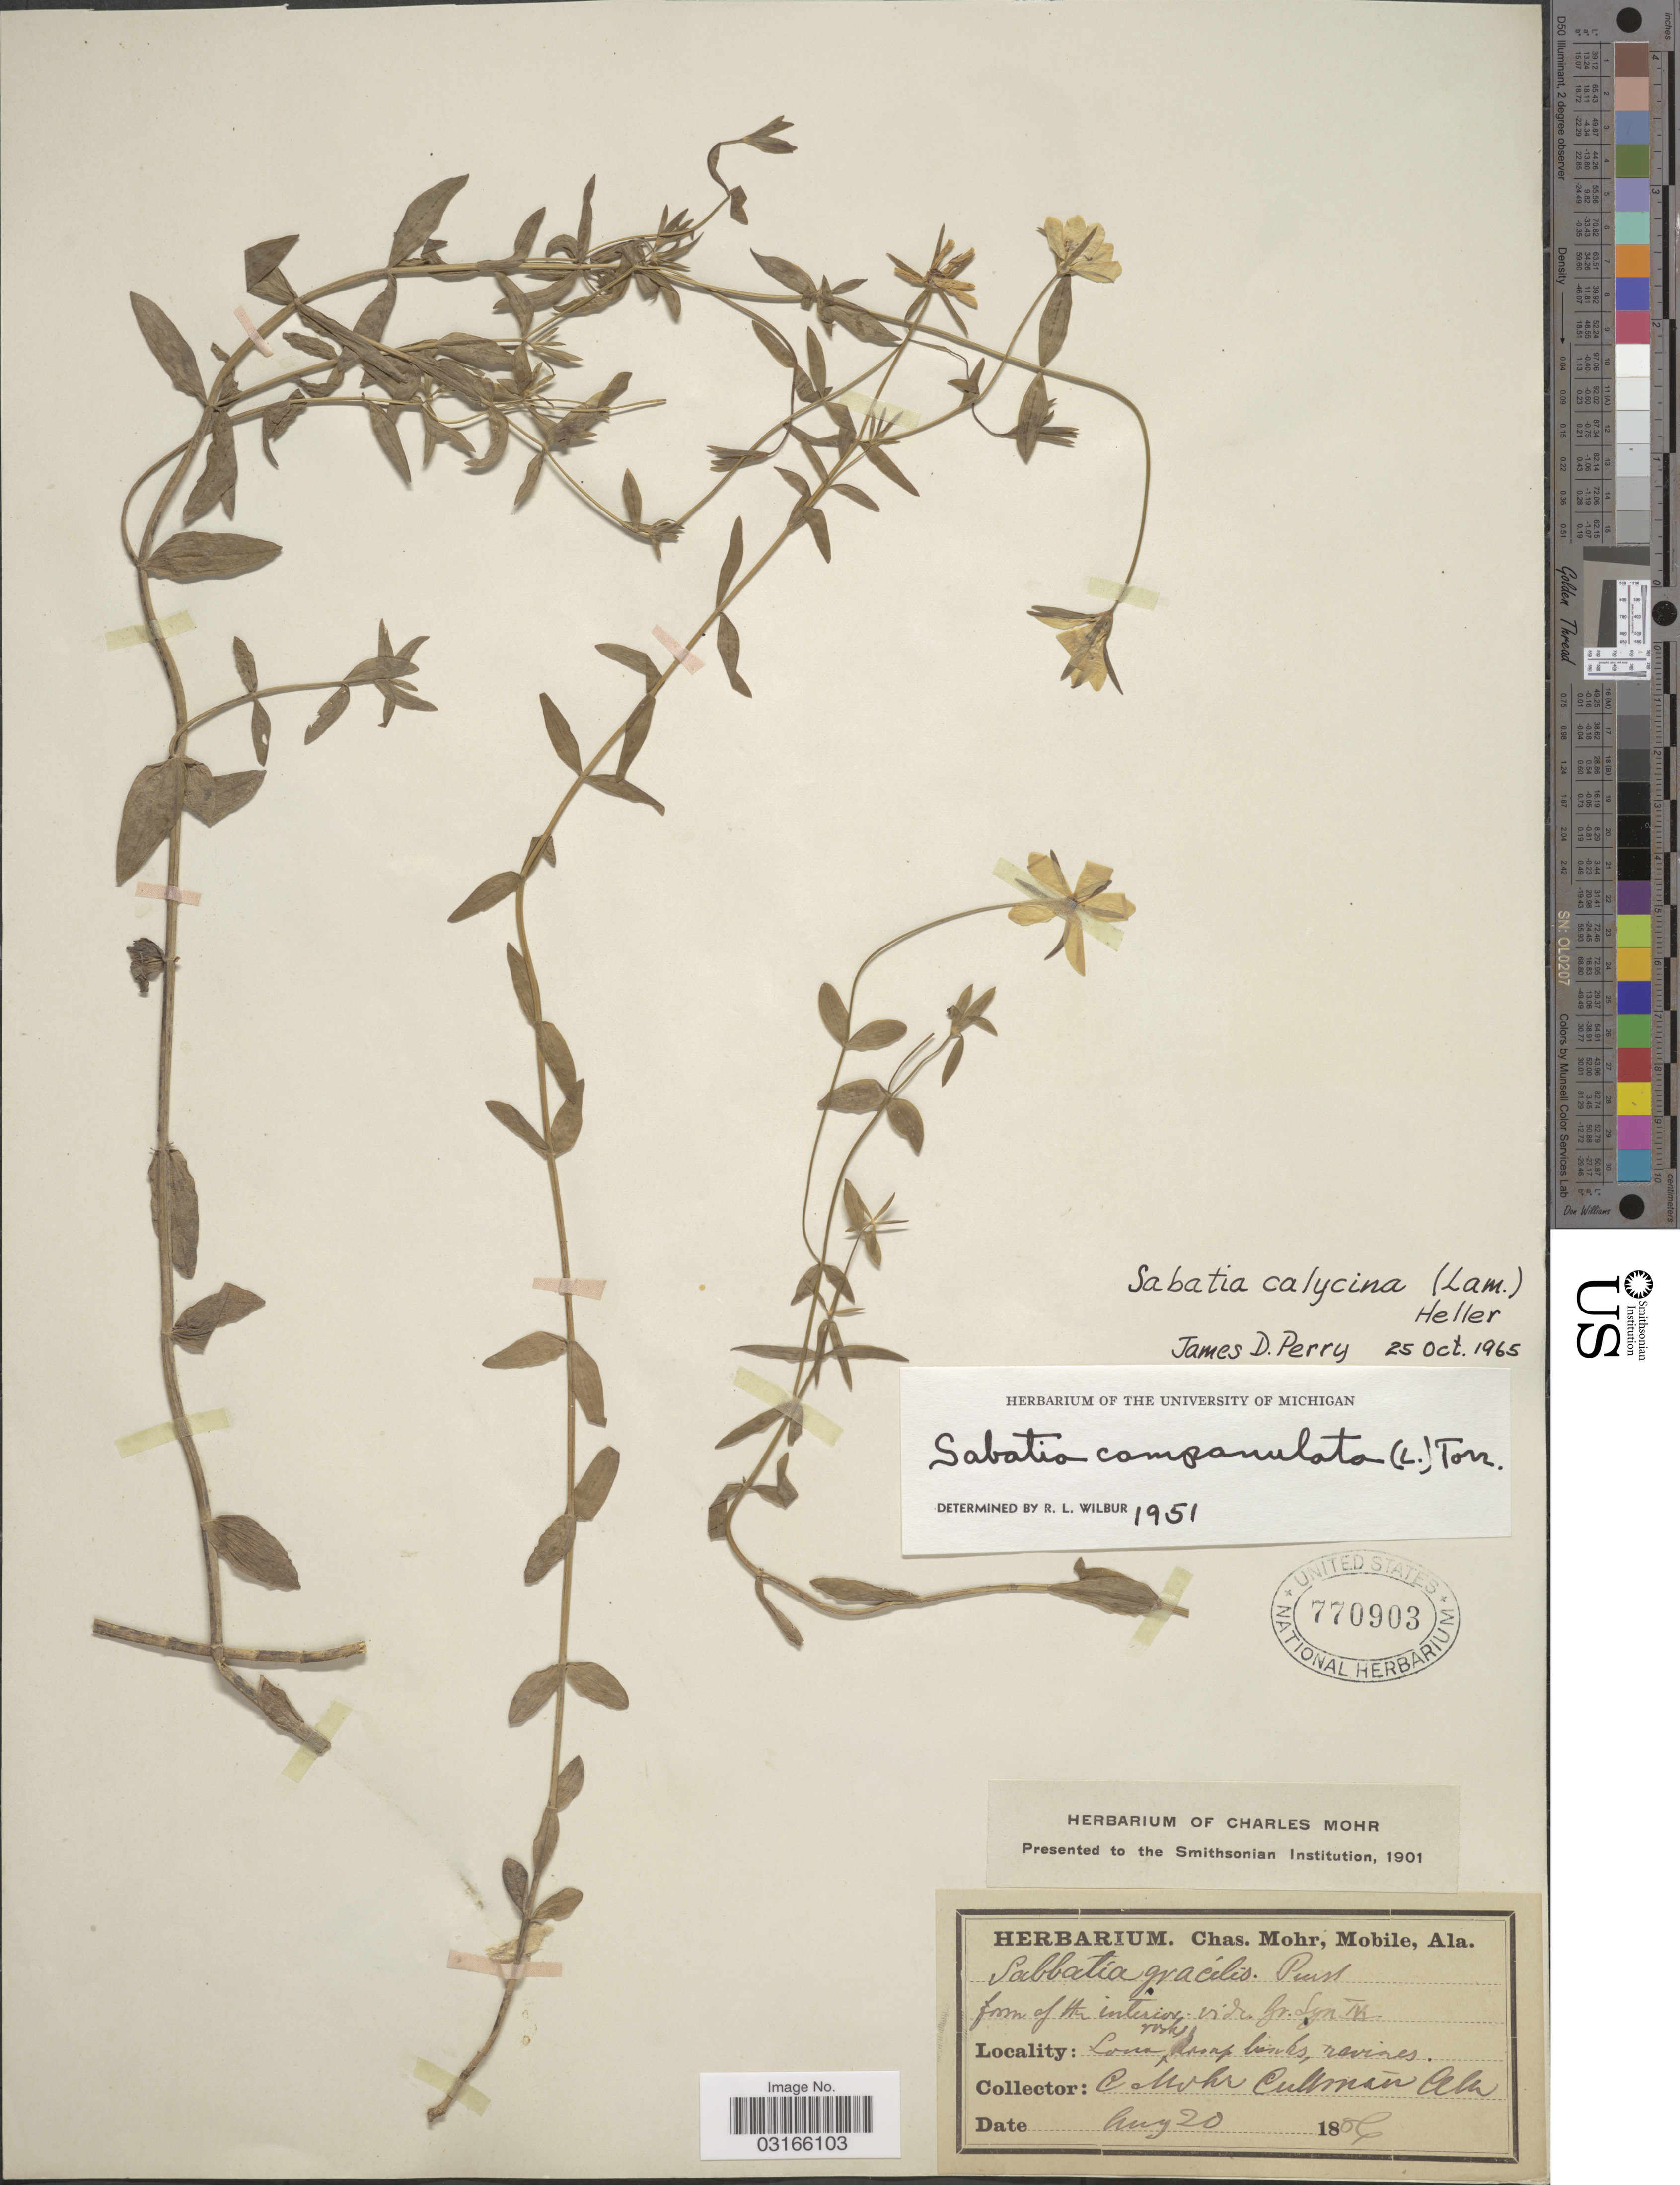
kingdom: Plantae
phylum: Tracheophyta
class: Magnoliopsida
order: Gentianales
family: Gentianaceae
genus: Sabatia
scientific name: Sabatia calycina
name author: (Lam.) A. Heller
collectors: Mohr, C. T. (herbarium)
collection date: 1856-05-20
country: United States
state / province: Alabama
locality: Cullman.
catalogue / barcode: US 770903